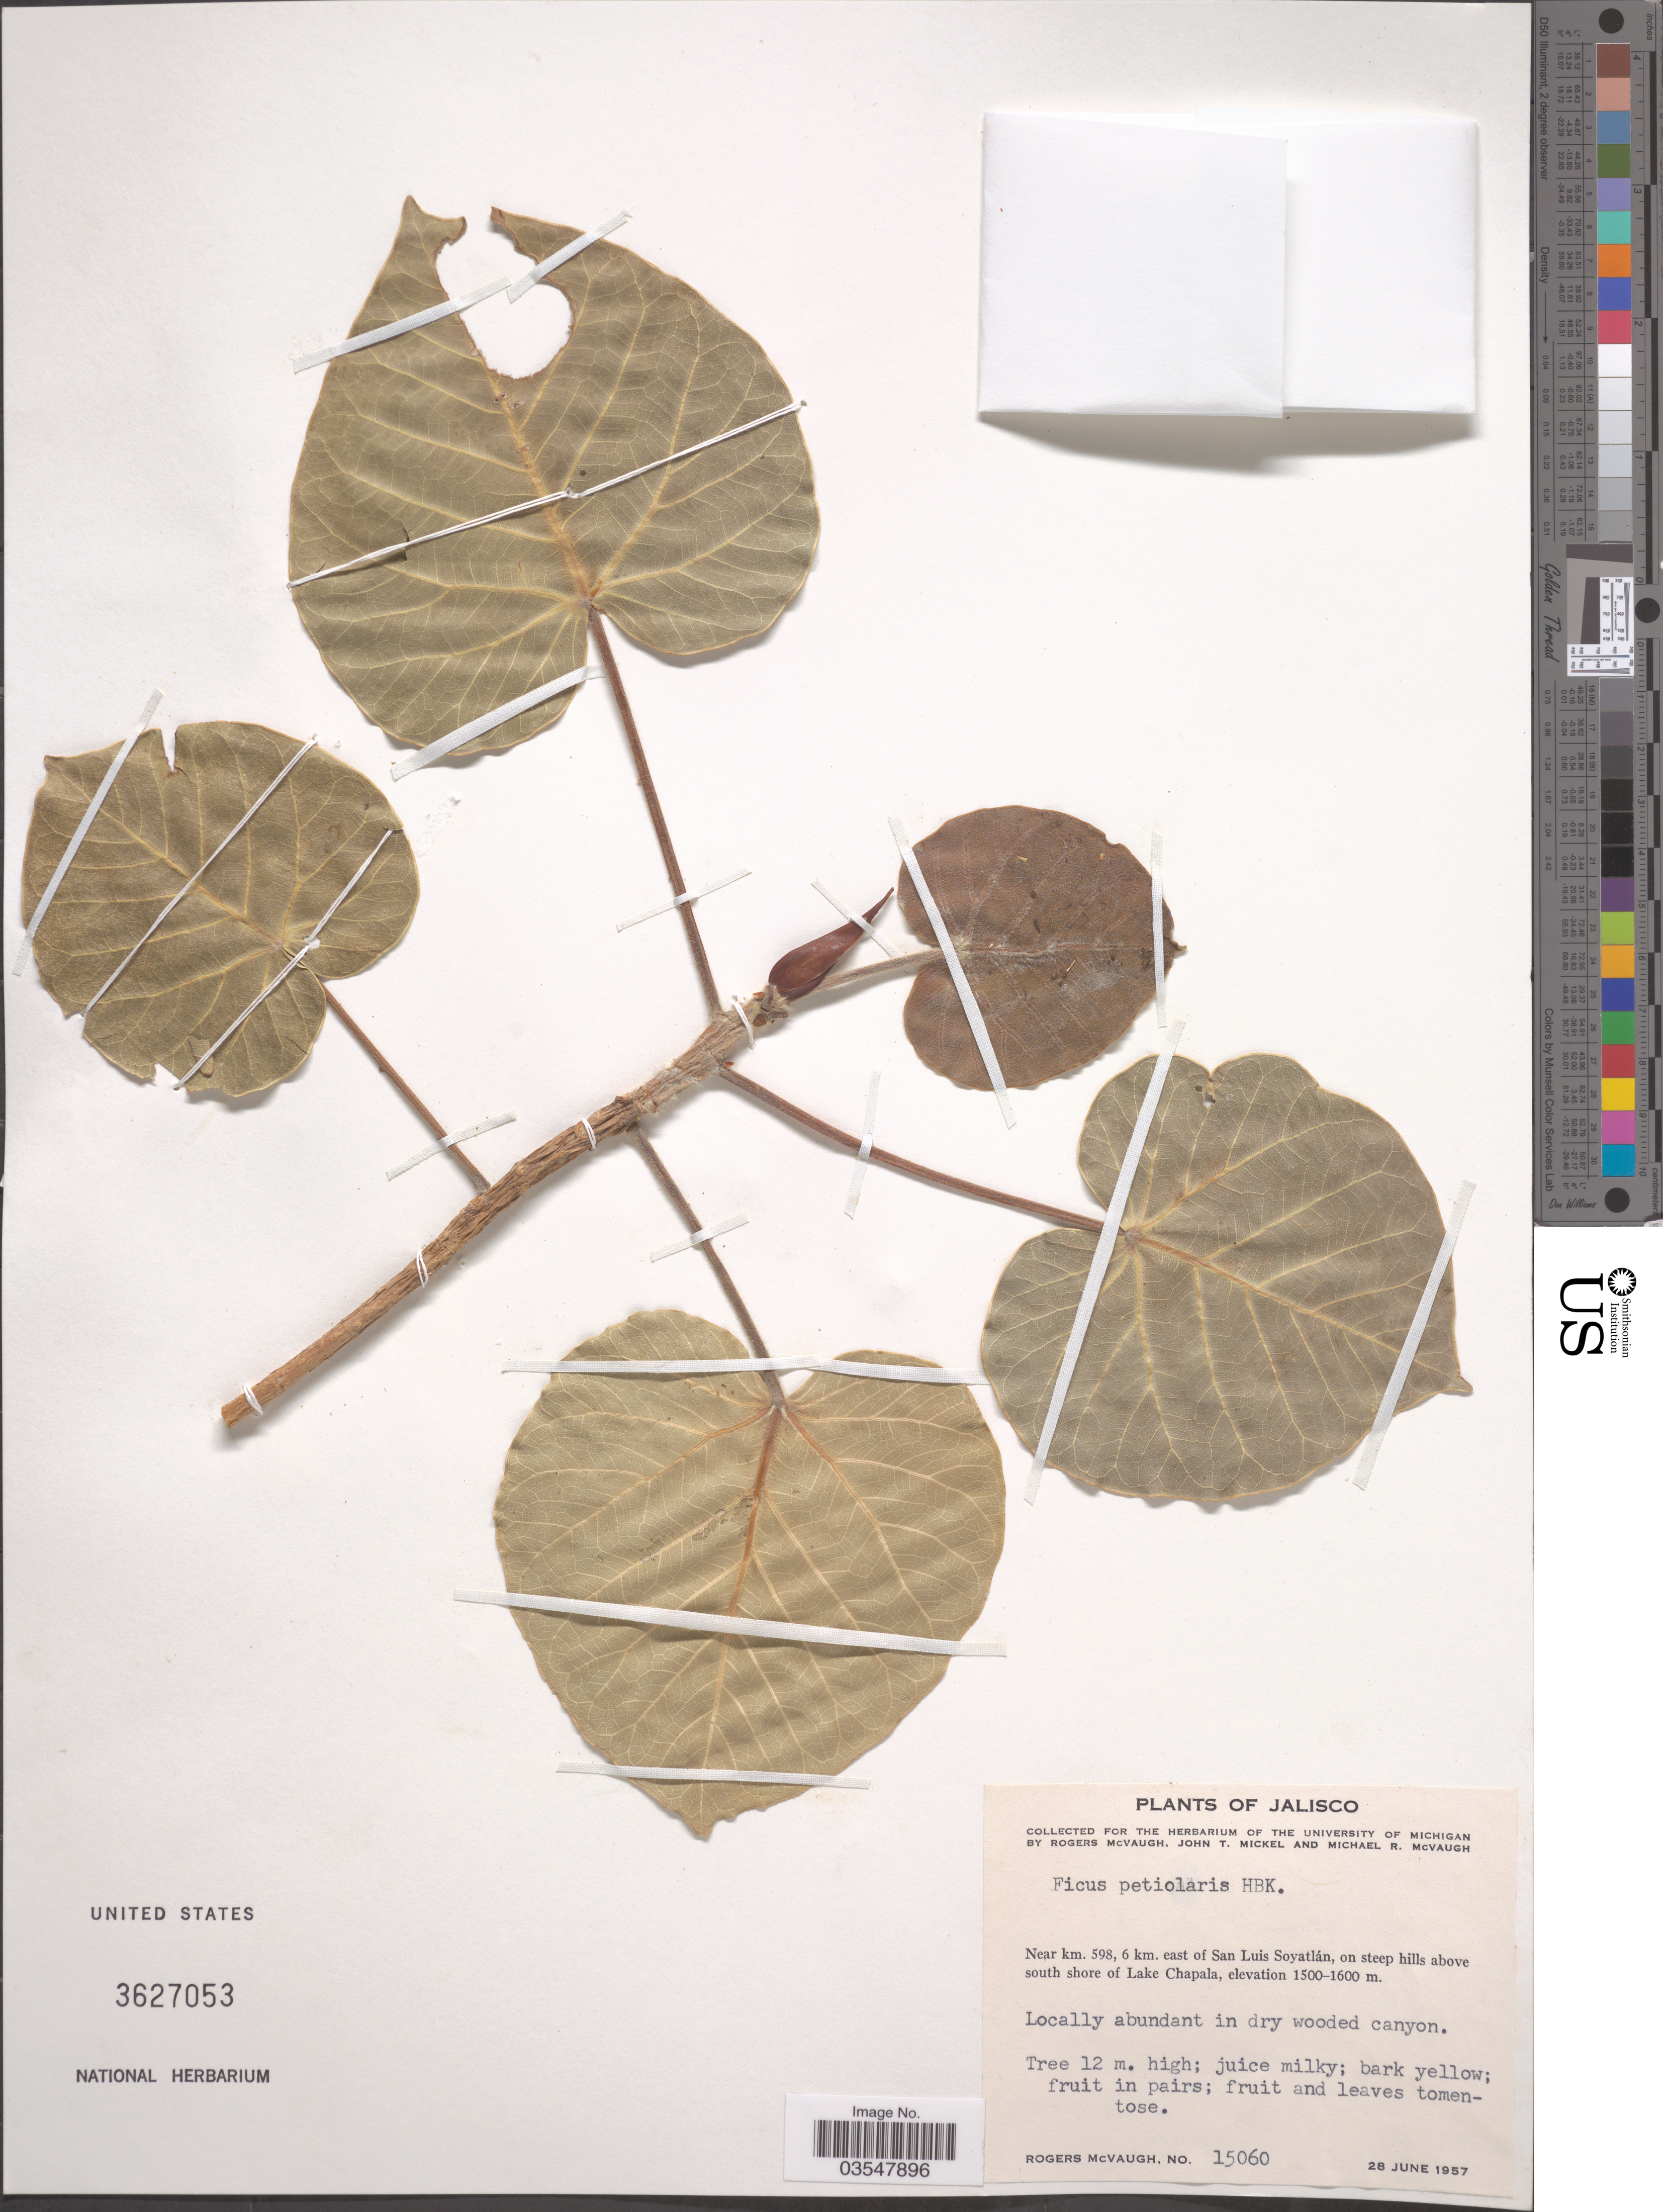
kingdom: Plantae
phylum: Tracheophyta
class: Magnoliopsida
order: Rosales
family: Moraceae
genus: Ficus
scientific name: Ficus petiolaris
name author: Kunth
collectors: R. McVaugh, J. T. Mickel & M. R. McVaugh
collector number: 15060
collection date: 1957-06-28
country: Mexico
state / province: Jalisco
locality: Near km. 598, 6 km. east of San Luis Soyatlán, on steep hills above south shore of Lake Chapala.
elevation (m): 1500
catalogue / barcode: US 3627053